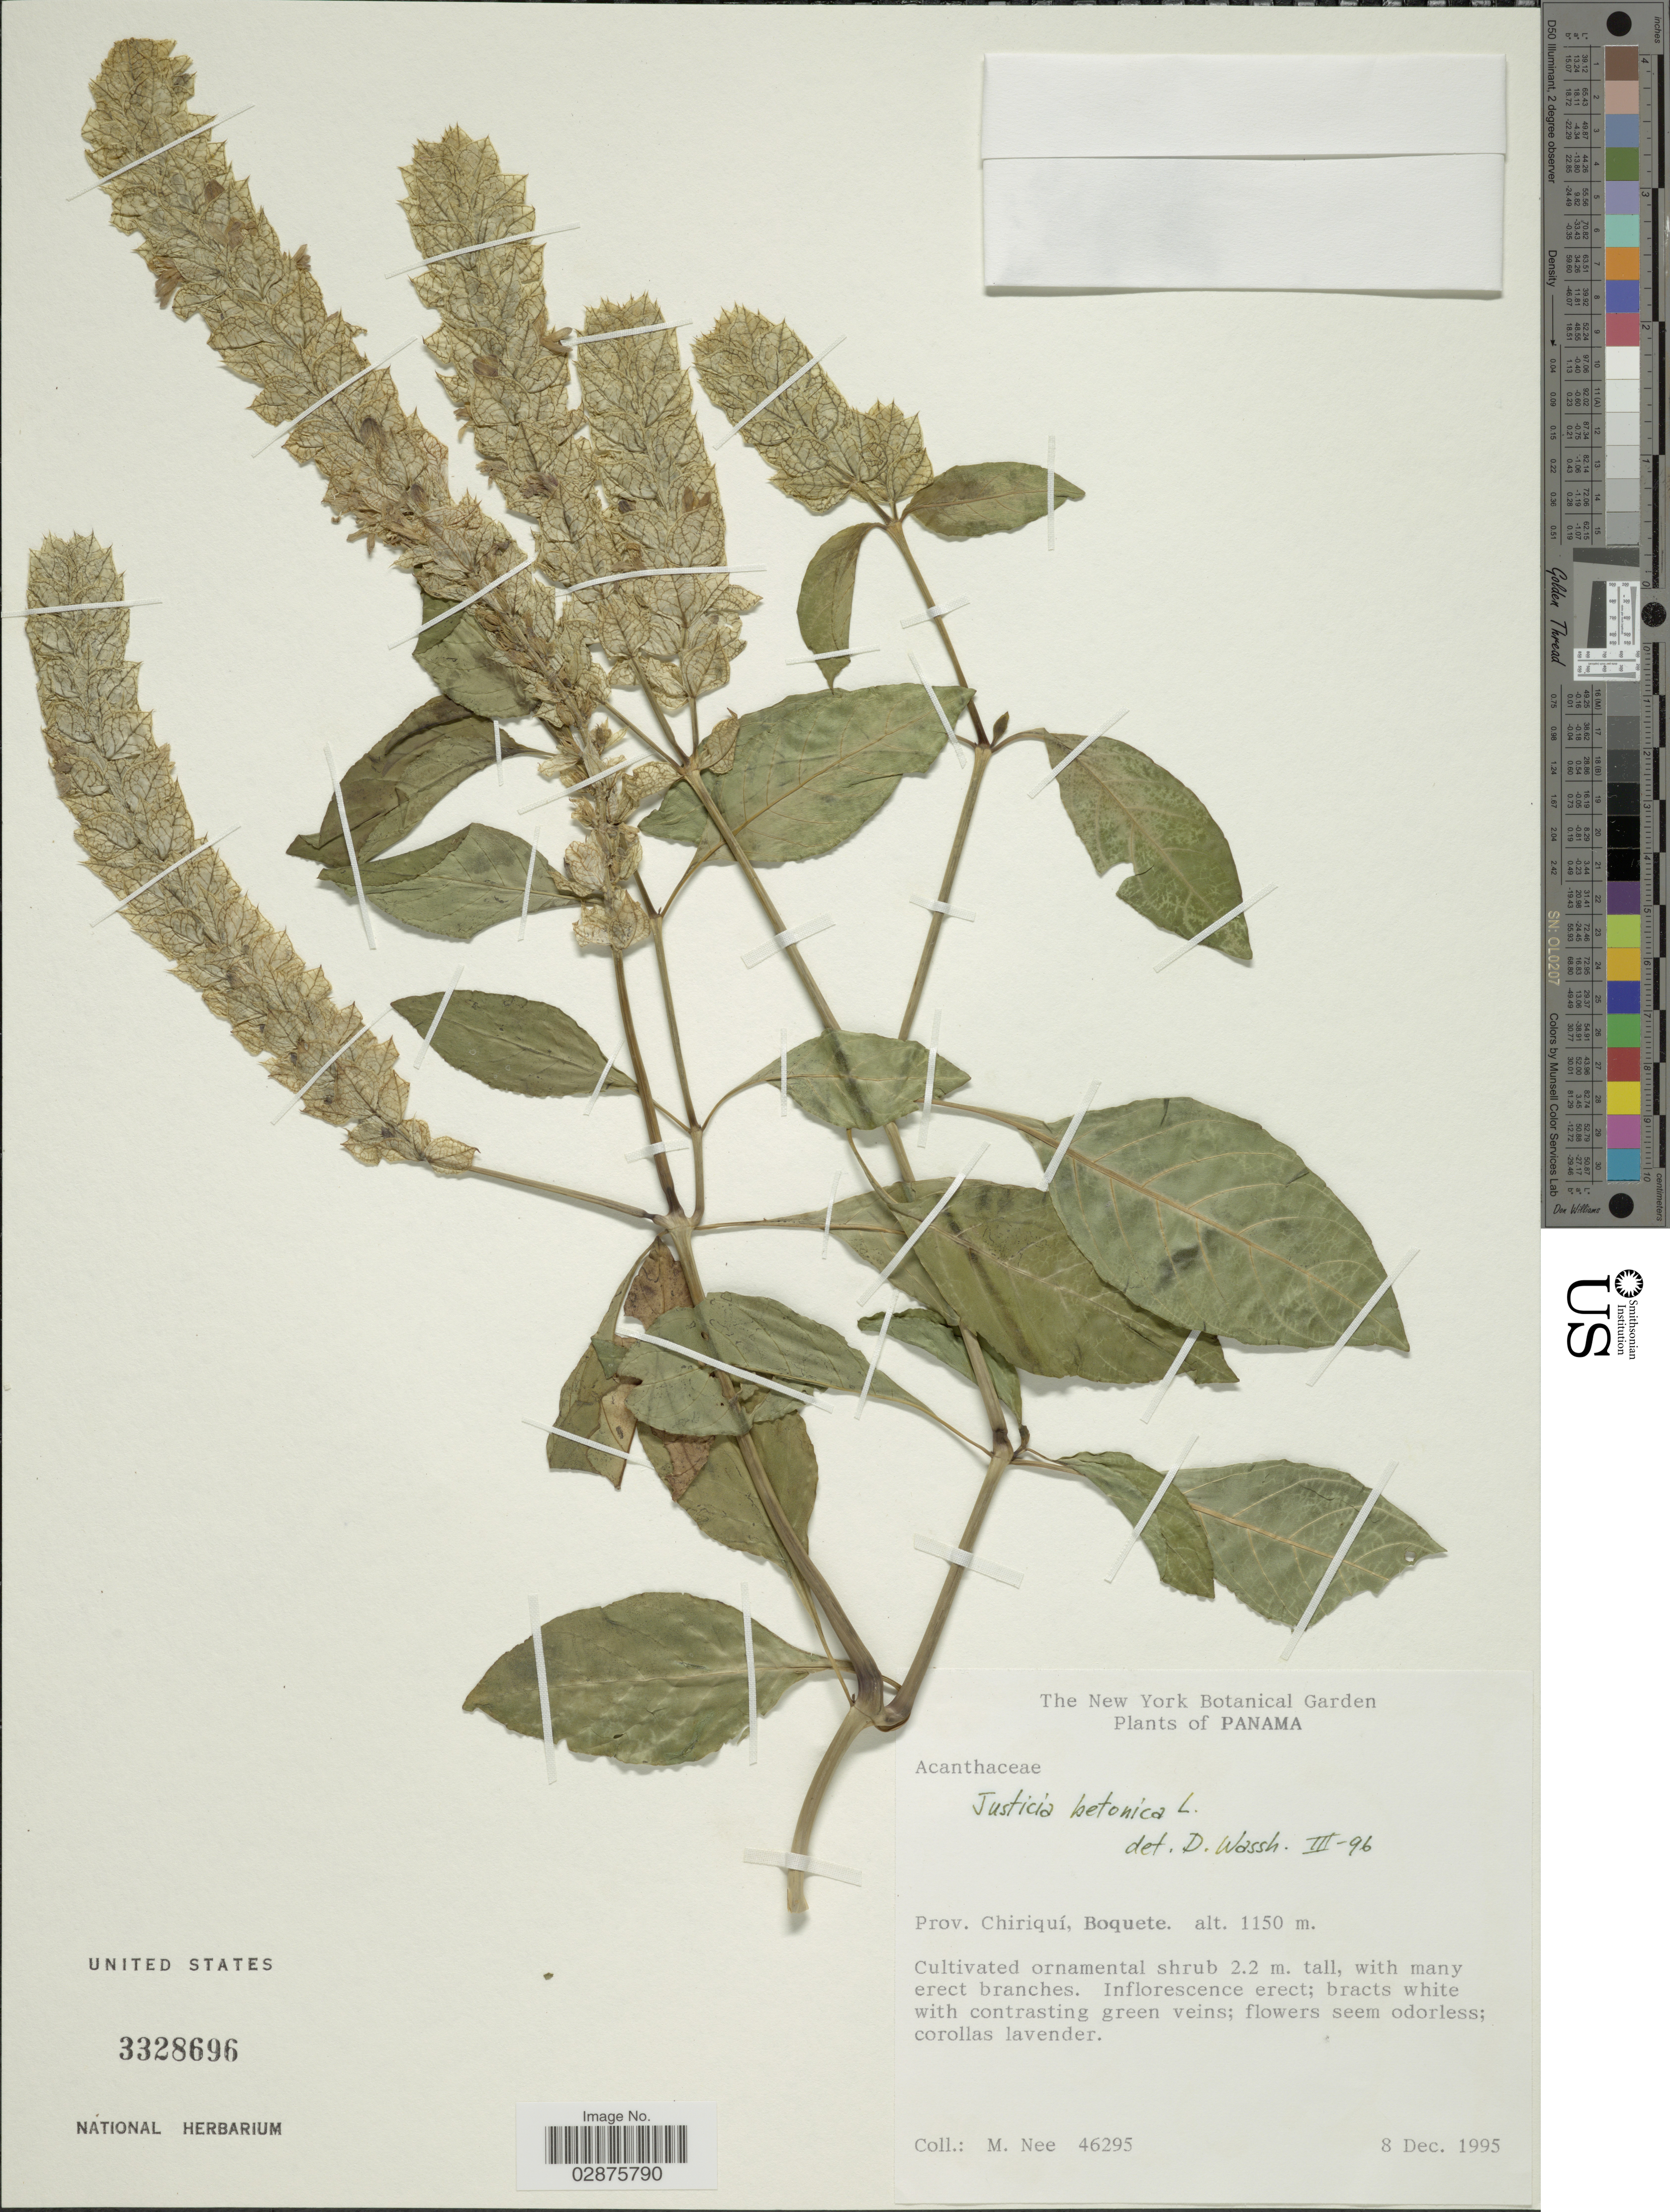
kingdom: Plantae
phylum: Tracheophyta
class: Magnoliopsida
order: Lamiales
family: Acanthaceae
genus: Justicia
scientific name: Justicia betonica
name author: L.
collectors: M. Nee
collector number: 46295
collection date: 1995-12-08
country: Panama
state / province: Chiriqui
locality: Boquete.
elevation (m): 1150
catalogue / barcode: US 3328696